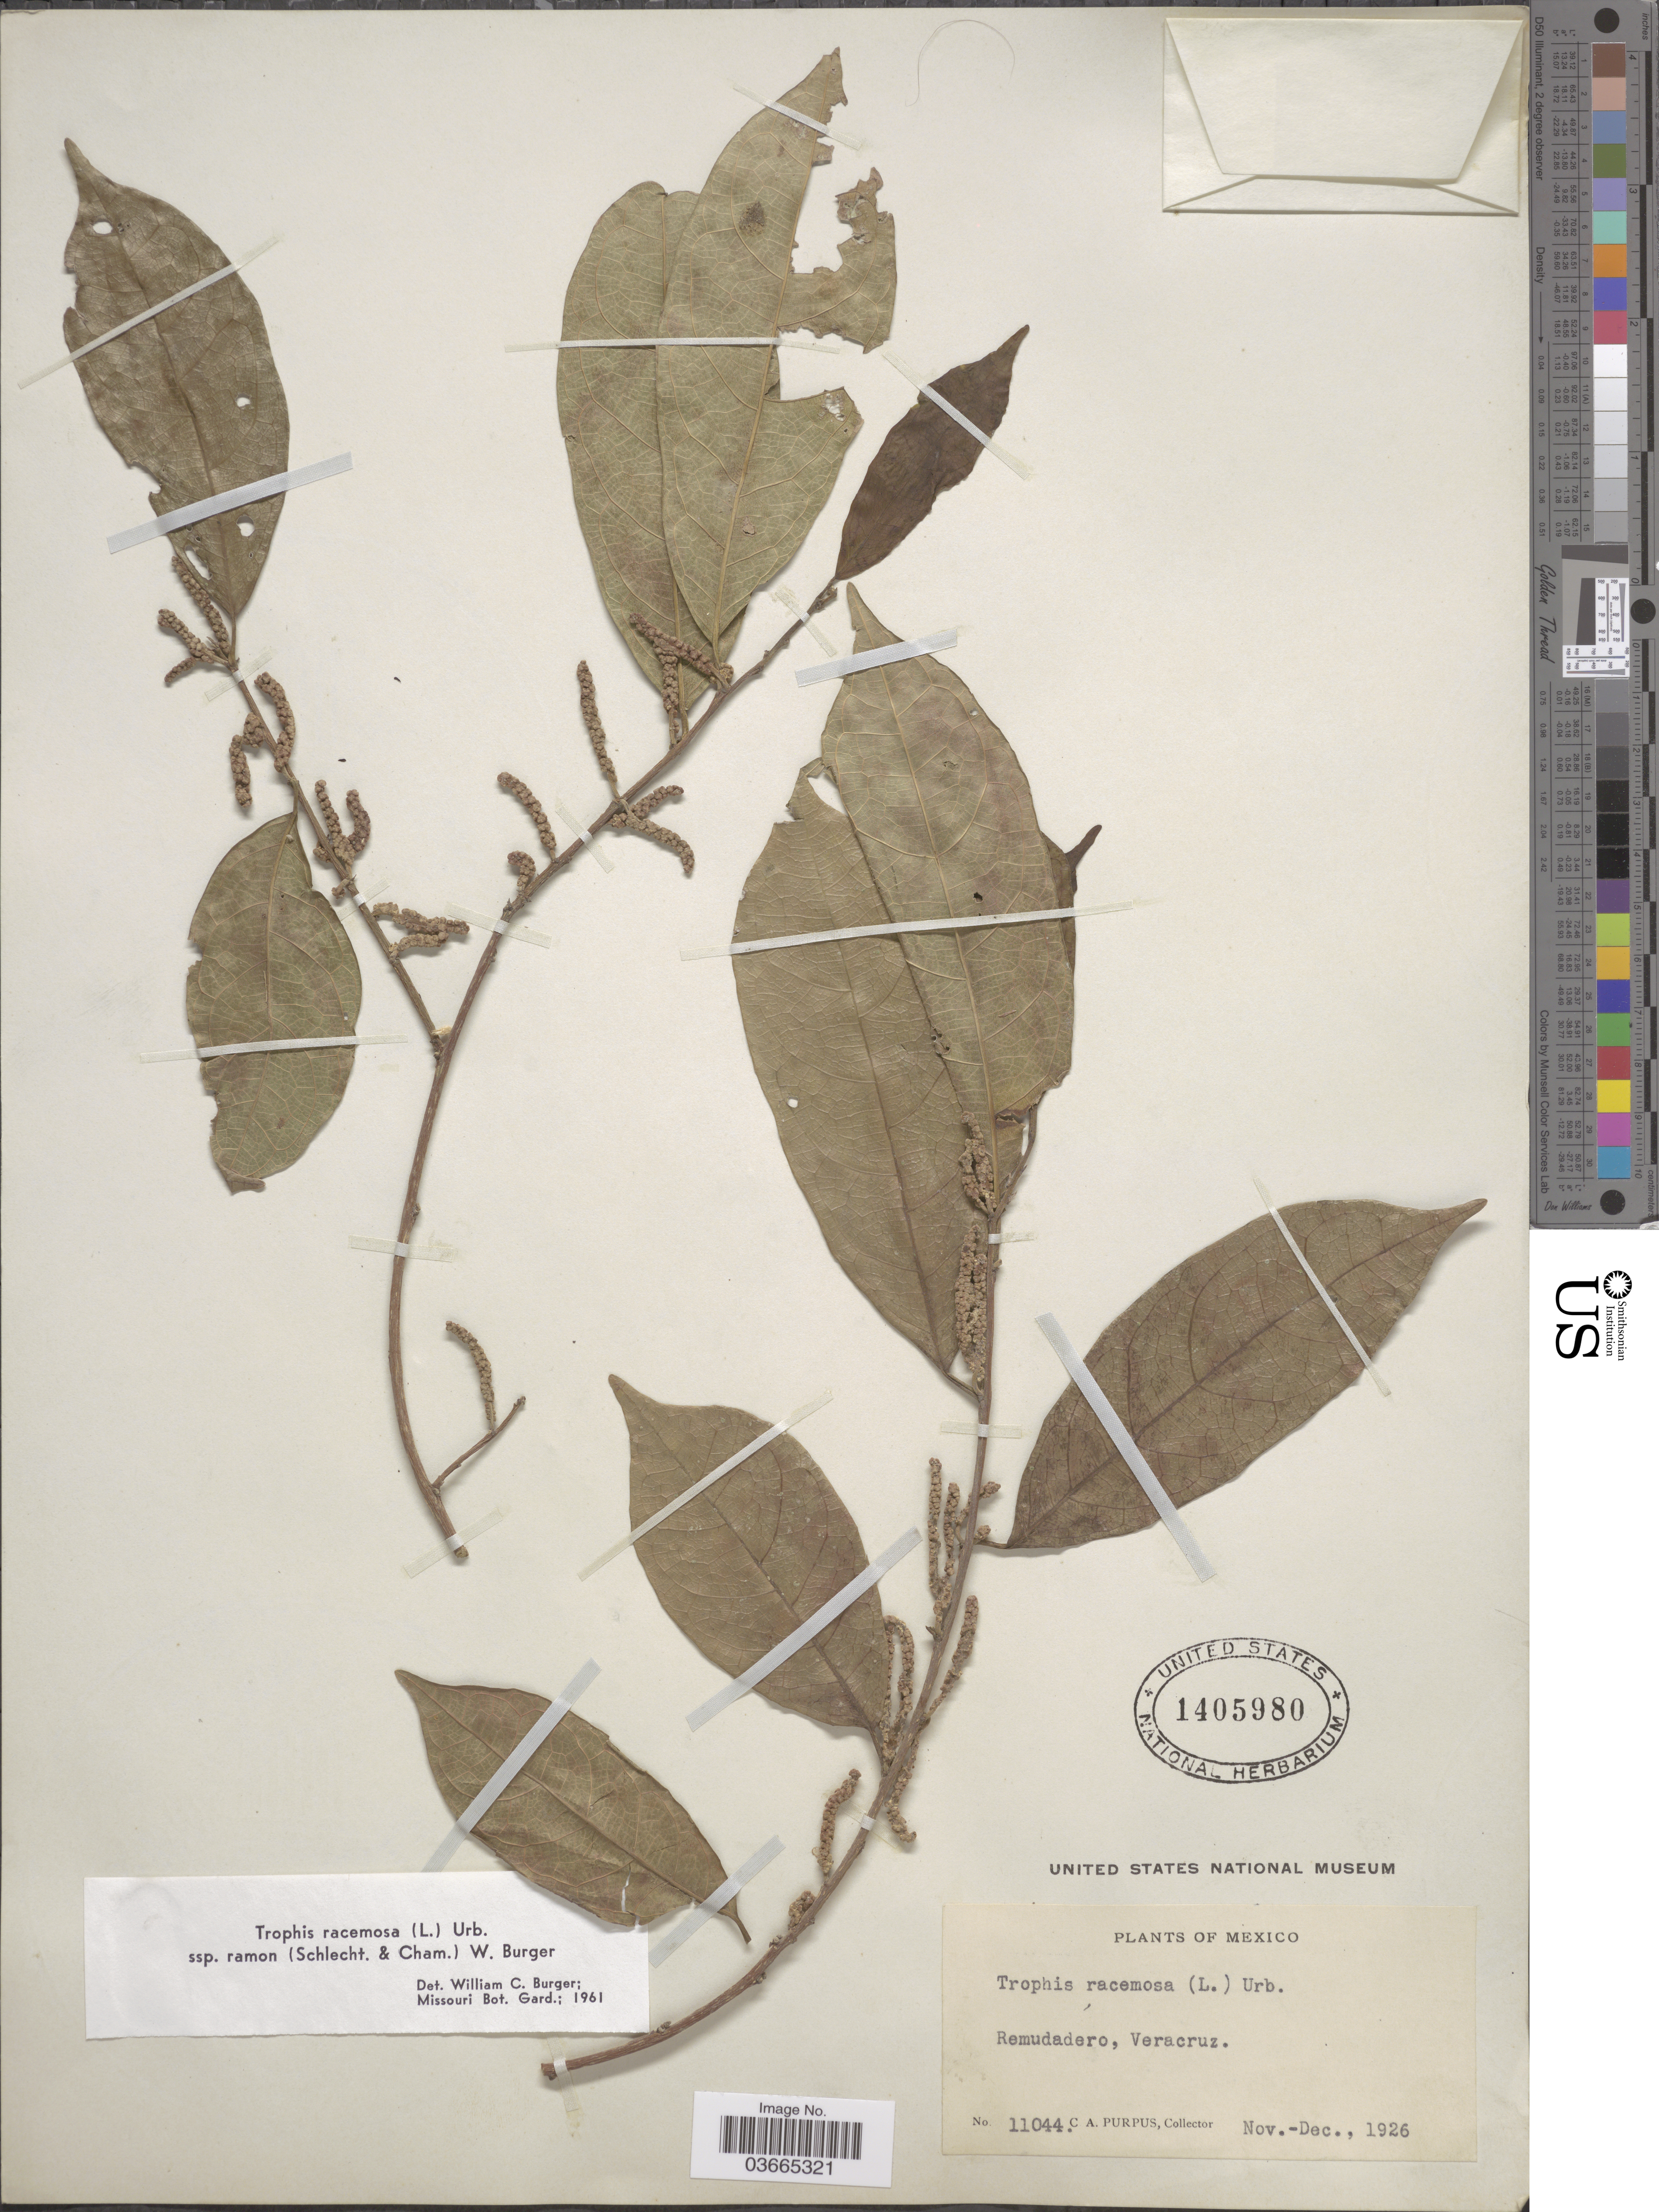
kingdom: Plantae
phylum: Tracheophyta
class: Magnoliopsida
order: Rosales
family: Moraceae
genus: Trophis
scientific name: Trophis racemosa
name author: (L.) Urb.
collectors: C. A. Purpus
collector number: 11044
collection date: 1926-11/1926-12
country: Mexico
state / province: Veracruz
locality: Remudadero, Veracruz.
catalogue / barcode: US 1405980